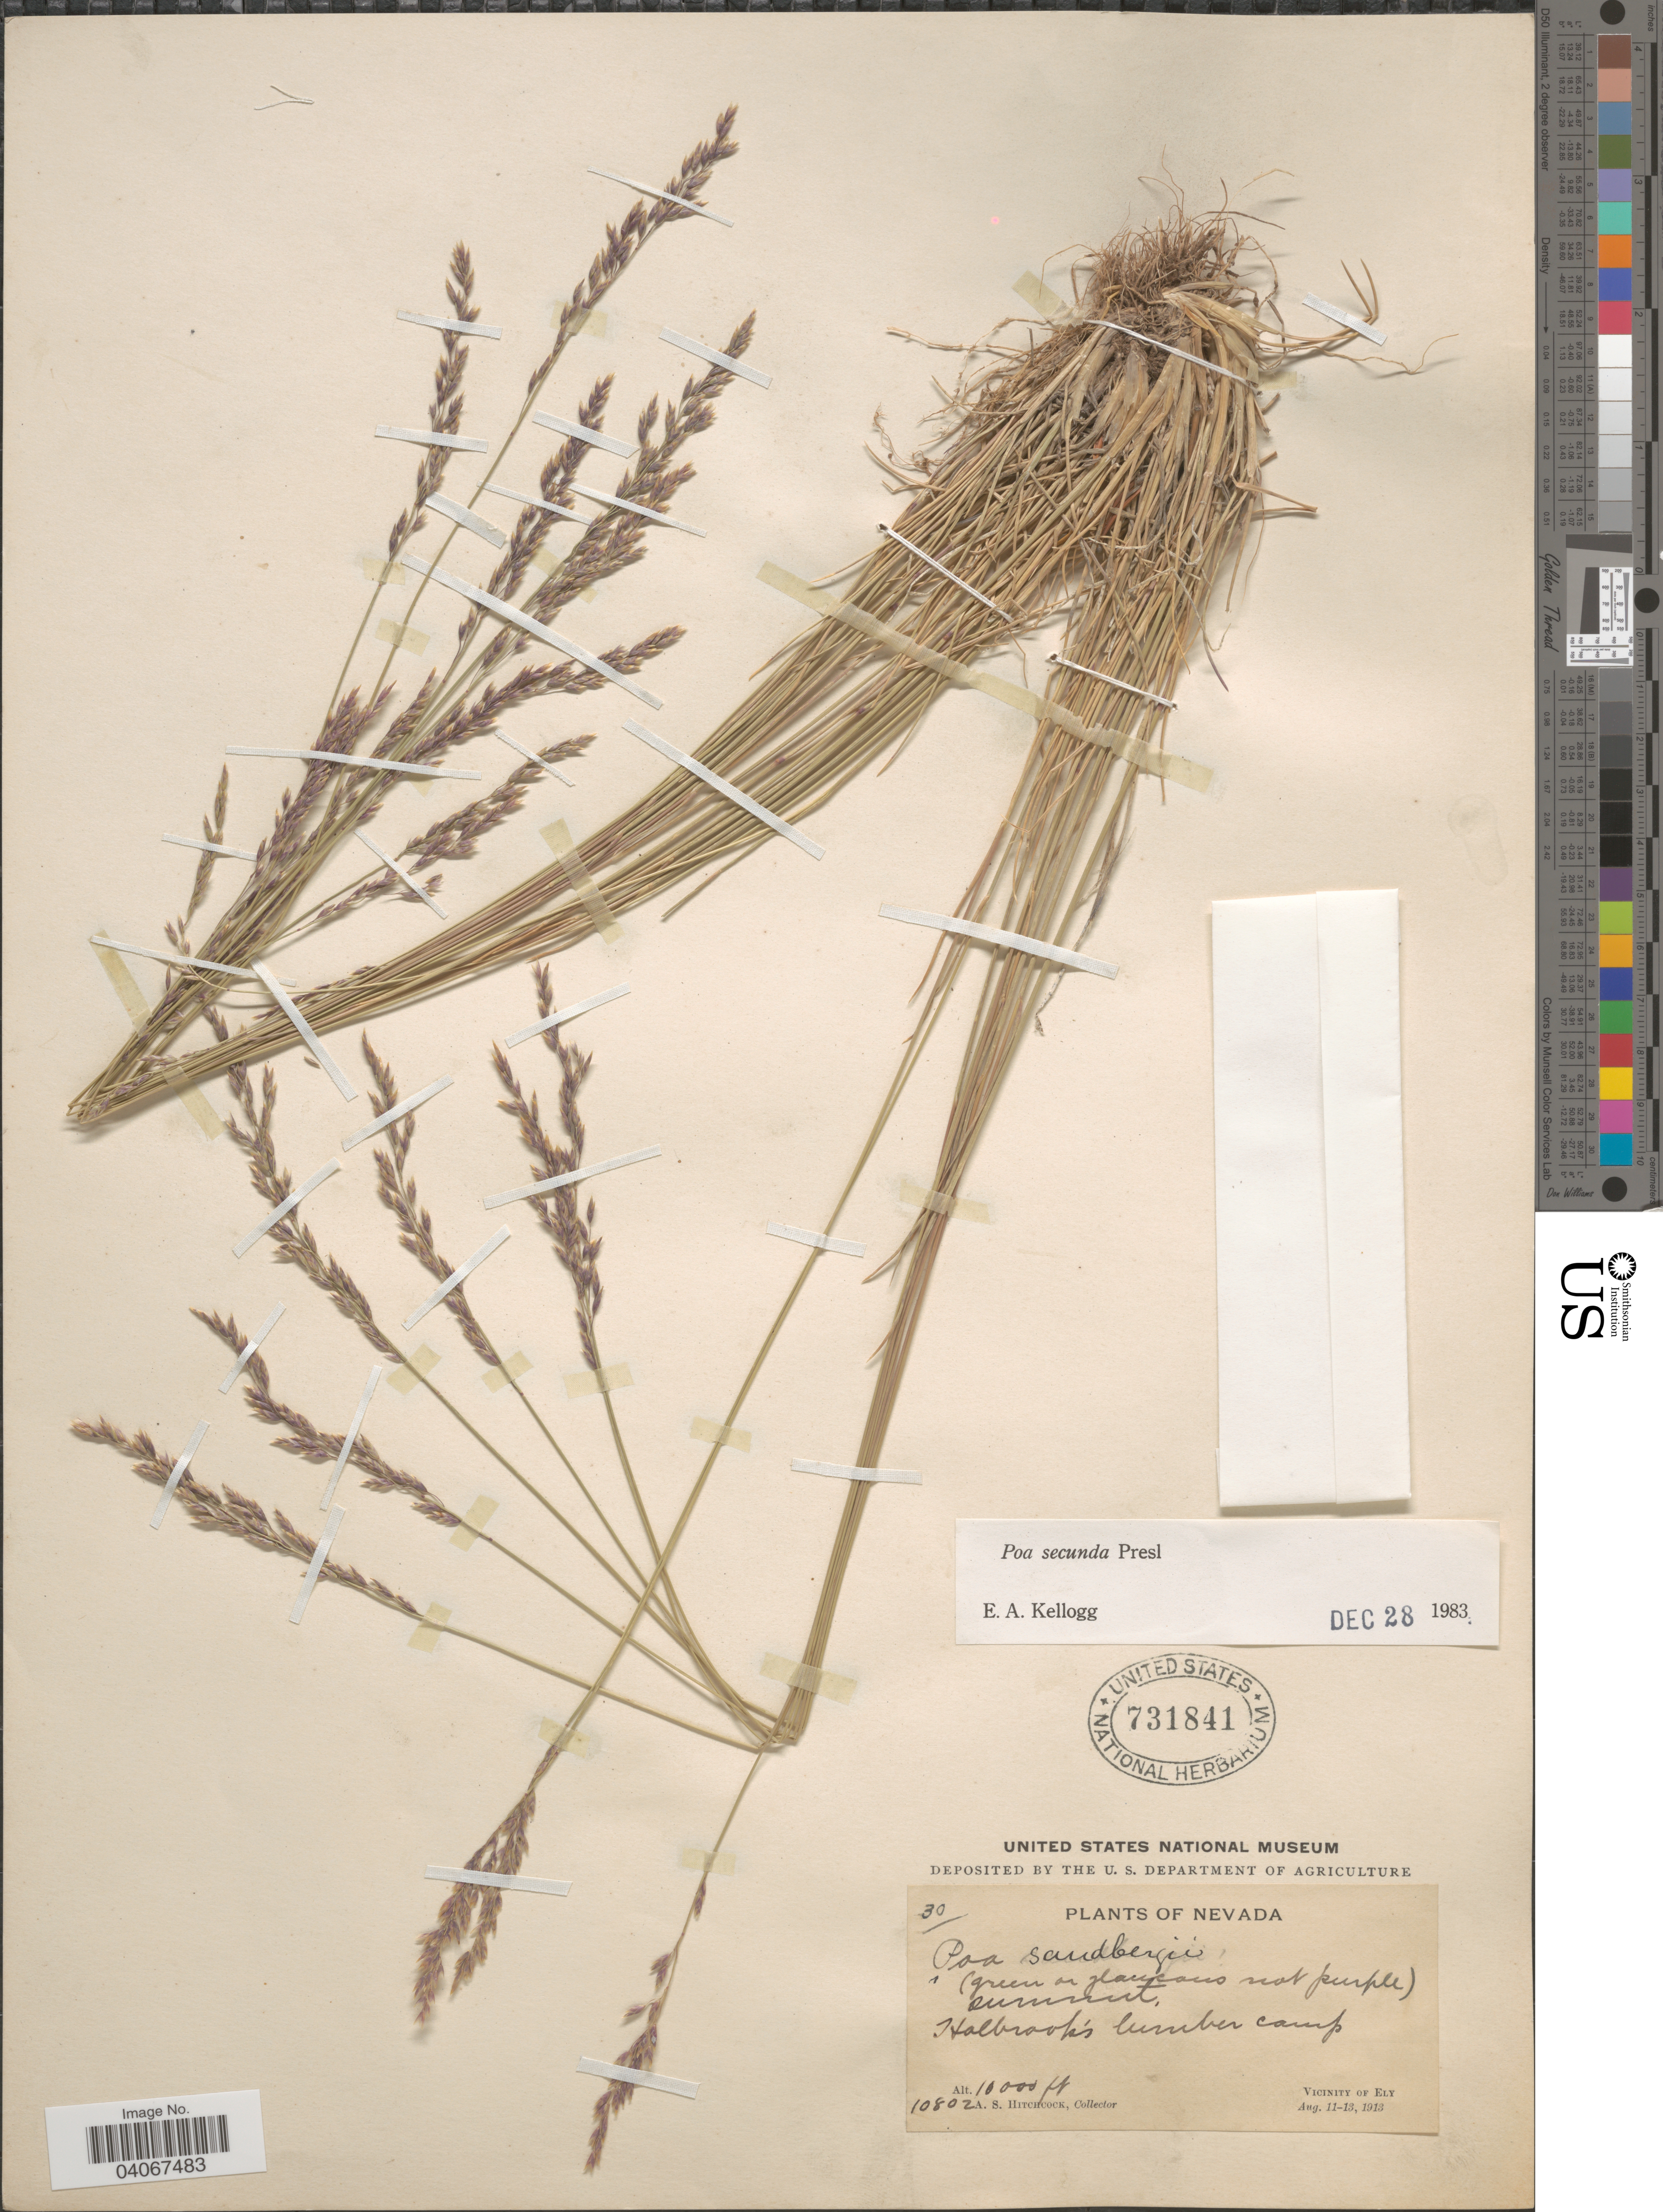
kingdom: Plantae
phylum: Tracheophyta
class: Liliopsida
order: Poales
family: Poaceae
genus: Poa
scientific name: Poa secunda subsp. secunda var. secunda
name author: J. Presl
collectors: A. S. Hitchcock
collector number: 10802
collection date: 1913-08-11/1913-08-13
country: United States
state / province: Nevada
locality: Holbrook's lumber camp. Vicinity of Ely.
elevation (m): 3048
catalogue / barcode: US 731841